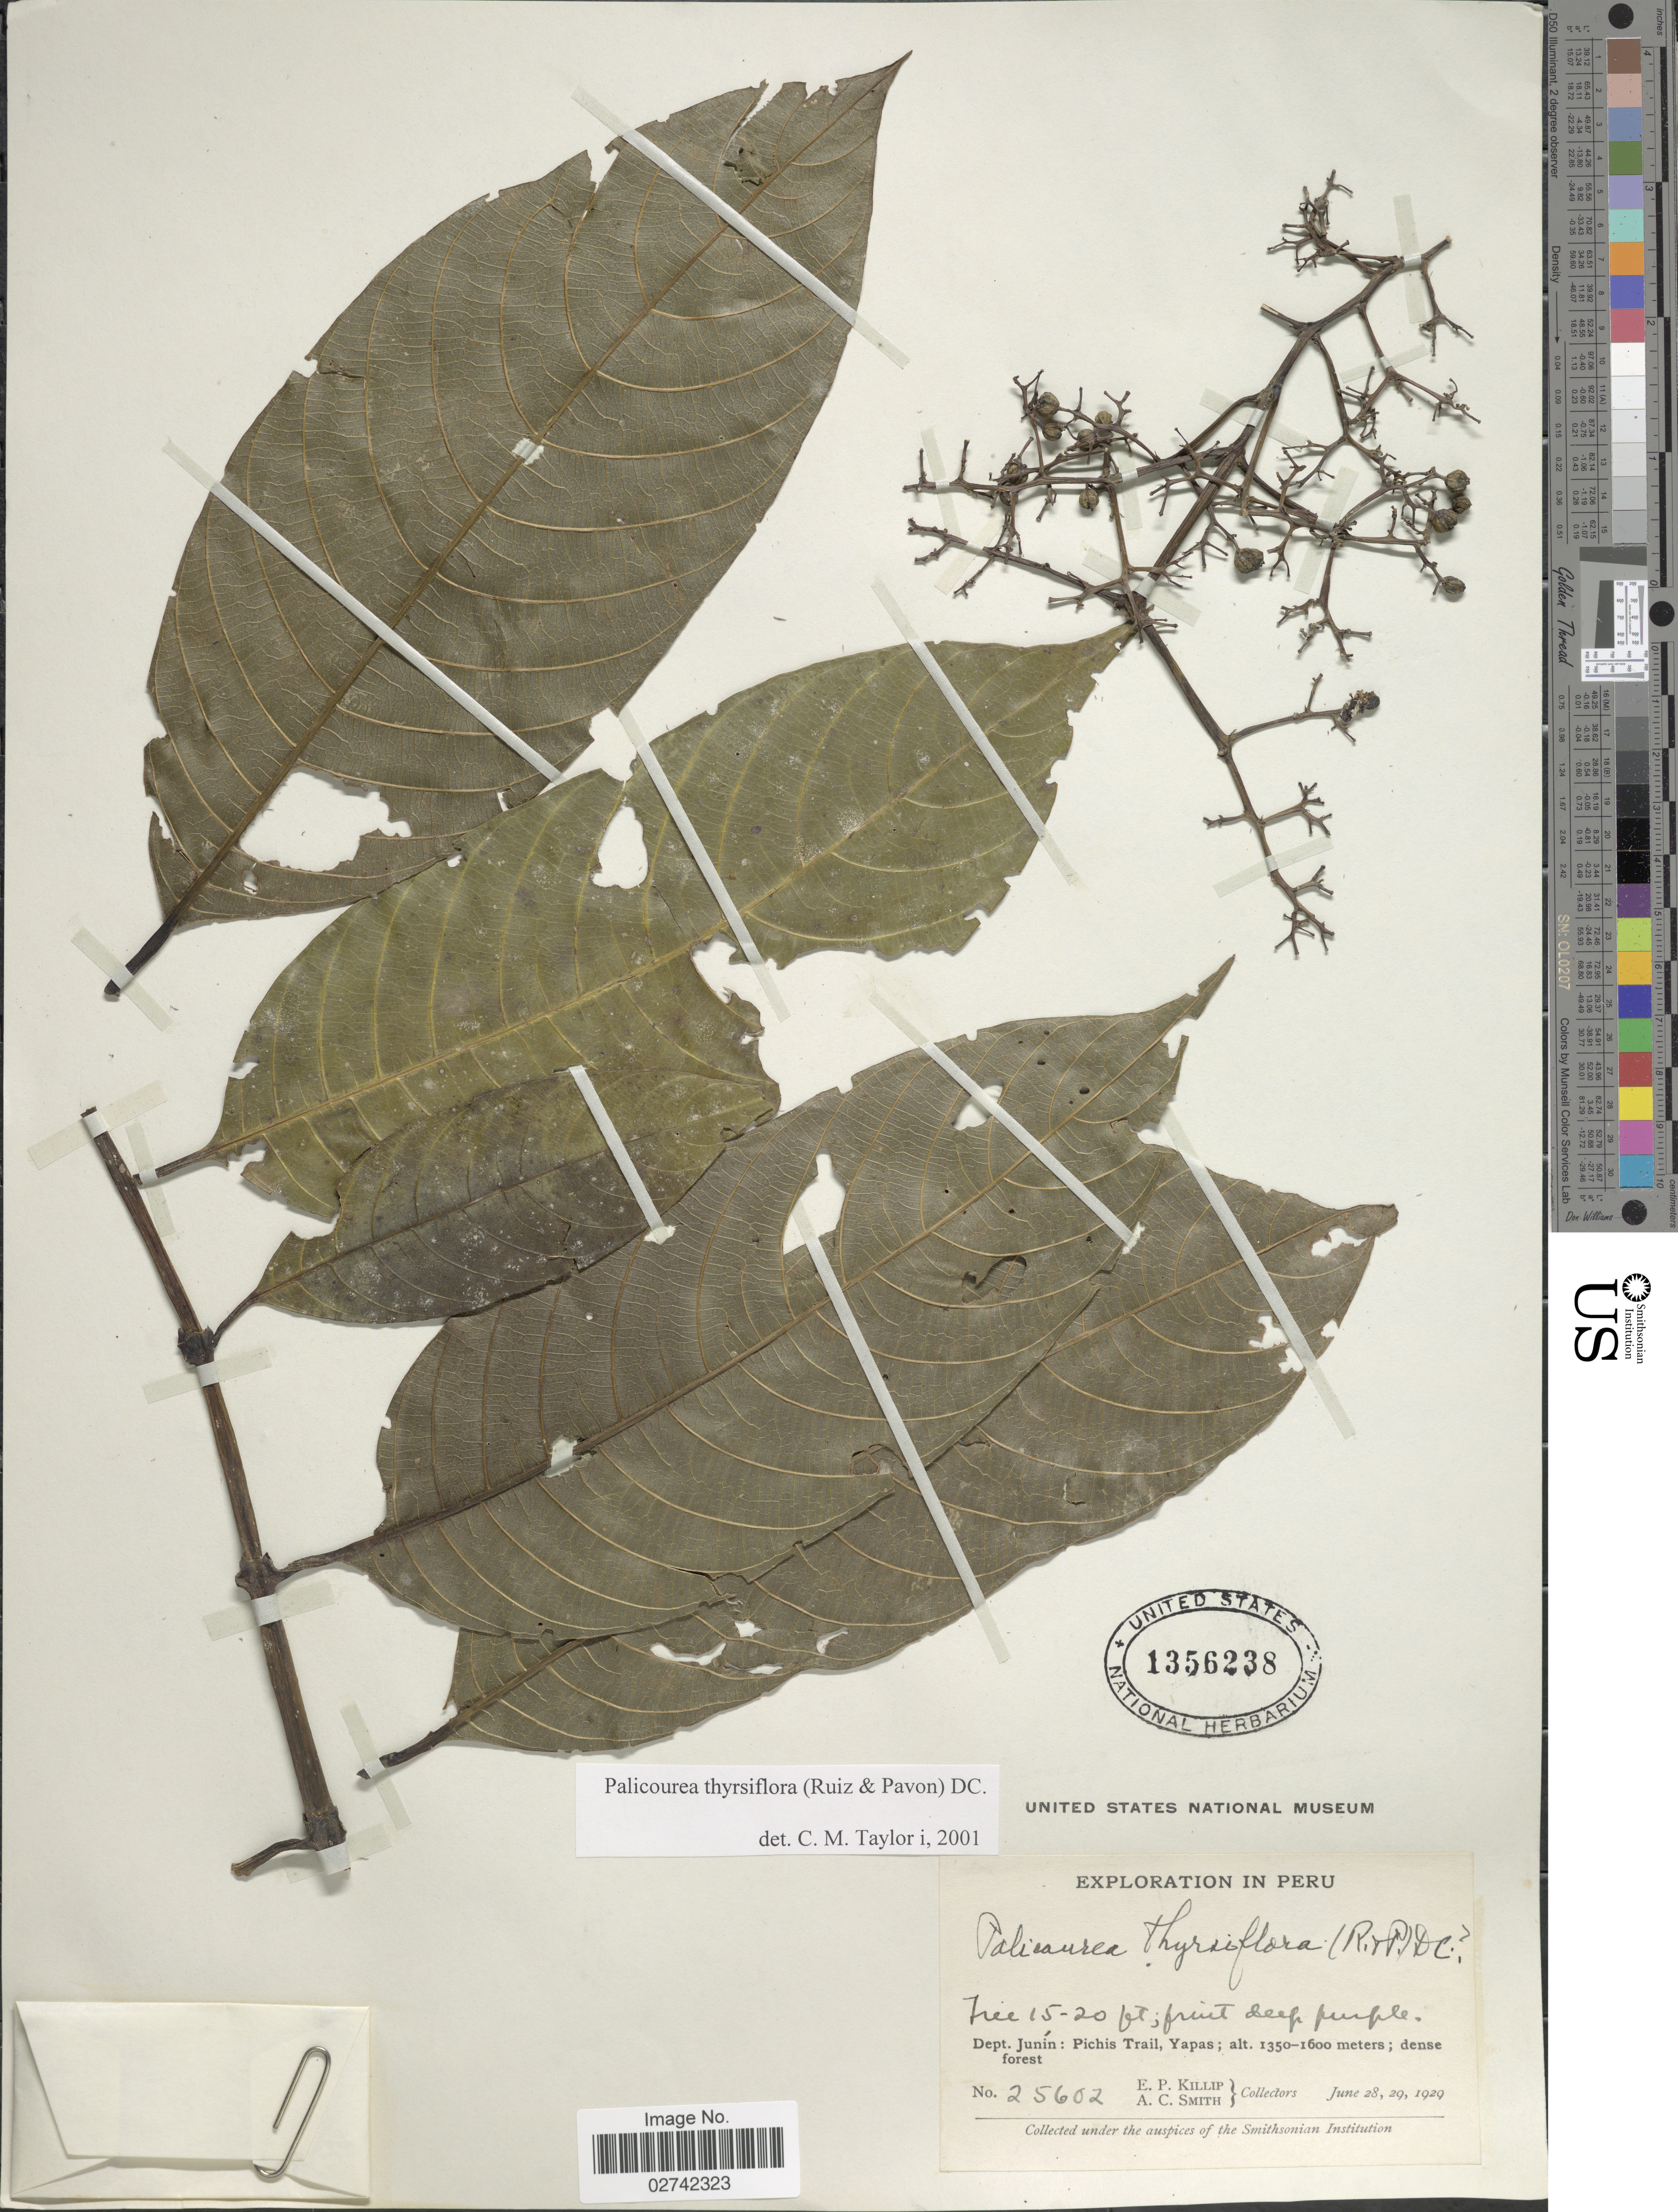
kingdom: Plantae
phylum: Tracheophyta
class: Magnoliopsida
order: Gentianales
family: Rubiaceae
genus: Palicourea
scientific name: Palicourea thyrsiflora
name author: (Ruiz & Pav.) DC.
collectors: E. P. Killip & A. C. Smith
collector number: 25602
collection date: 1929-06-28/1929-06-29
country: Peru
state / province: Junín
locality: Pichis Trail, Yapas.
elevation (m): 1350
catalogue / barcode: US 1356238